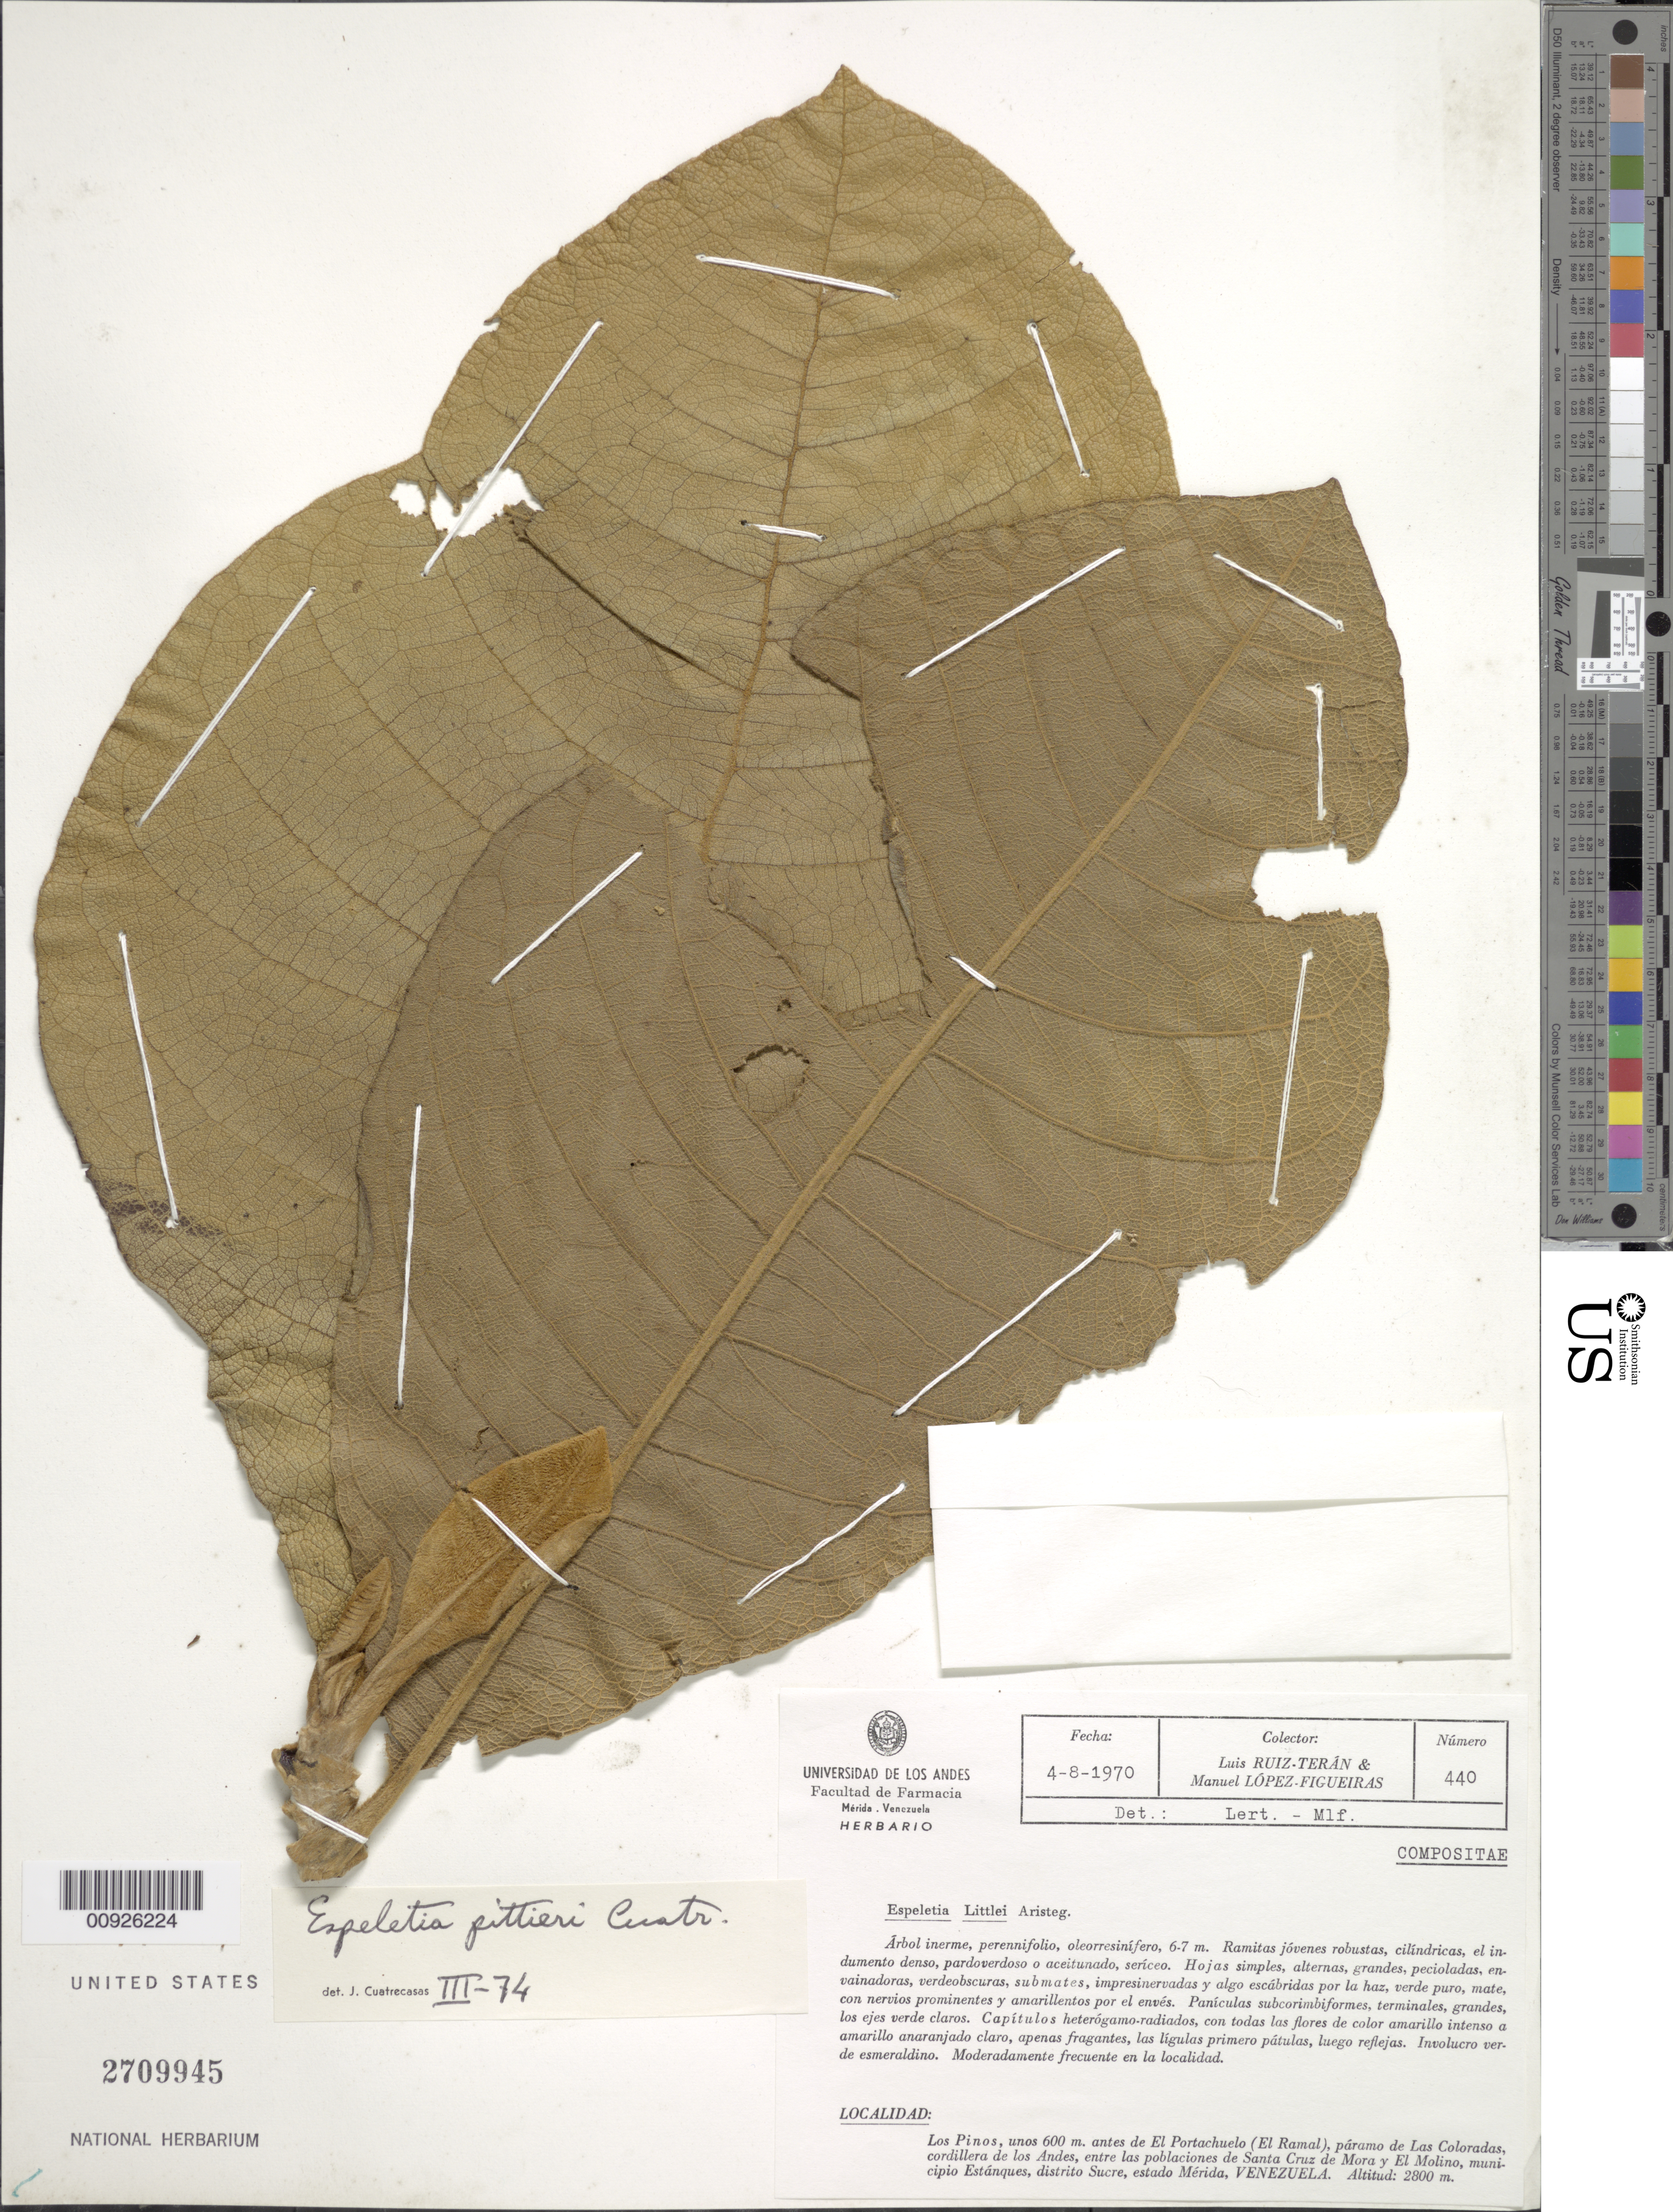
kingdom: Plantae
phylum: Tracheophyta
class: Magnoliopsida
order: Asterales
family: Asteraceae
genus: Carramboa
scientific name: Carramboa badilloi var. pittieri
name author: (Cuatrec.) Cuatrec.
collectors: L. Teran & M. López Figueiras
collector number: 440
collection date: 1970-08-04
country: Venezuela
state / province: Mérida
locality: Los Pinos, unos 600 m. antes de El Portachuelo (El Ramal), paramo de Las Coloradas, cordillera de los Andes, entre las poblaciones de Santa Cruz de Mora y El Molino, minicipio Estanques, distrito Sucre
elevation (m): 2800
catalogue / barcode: US 2709945